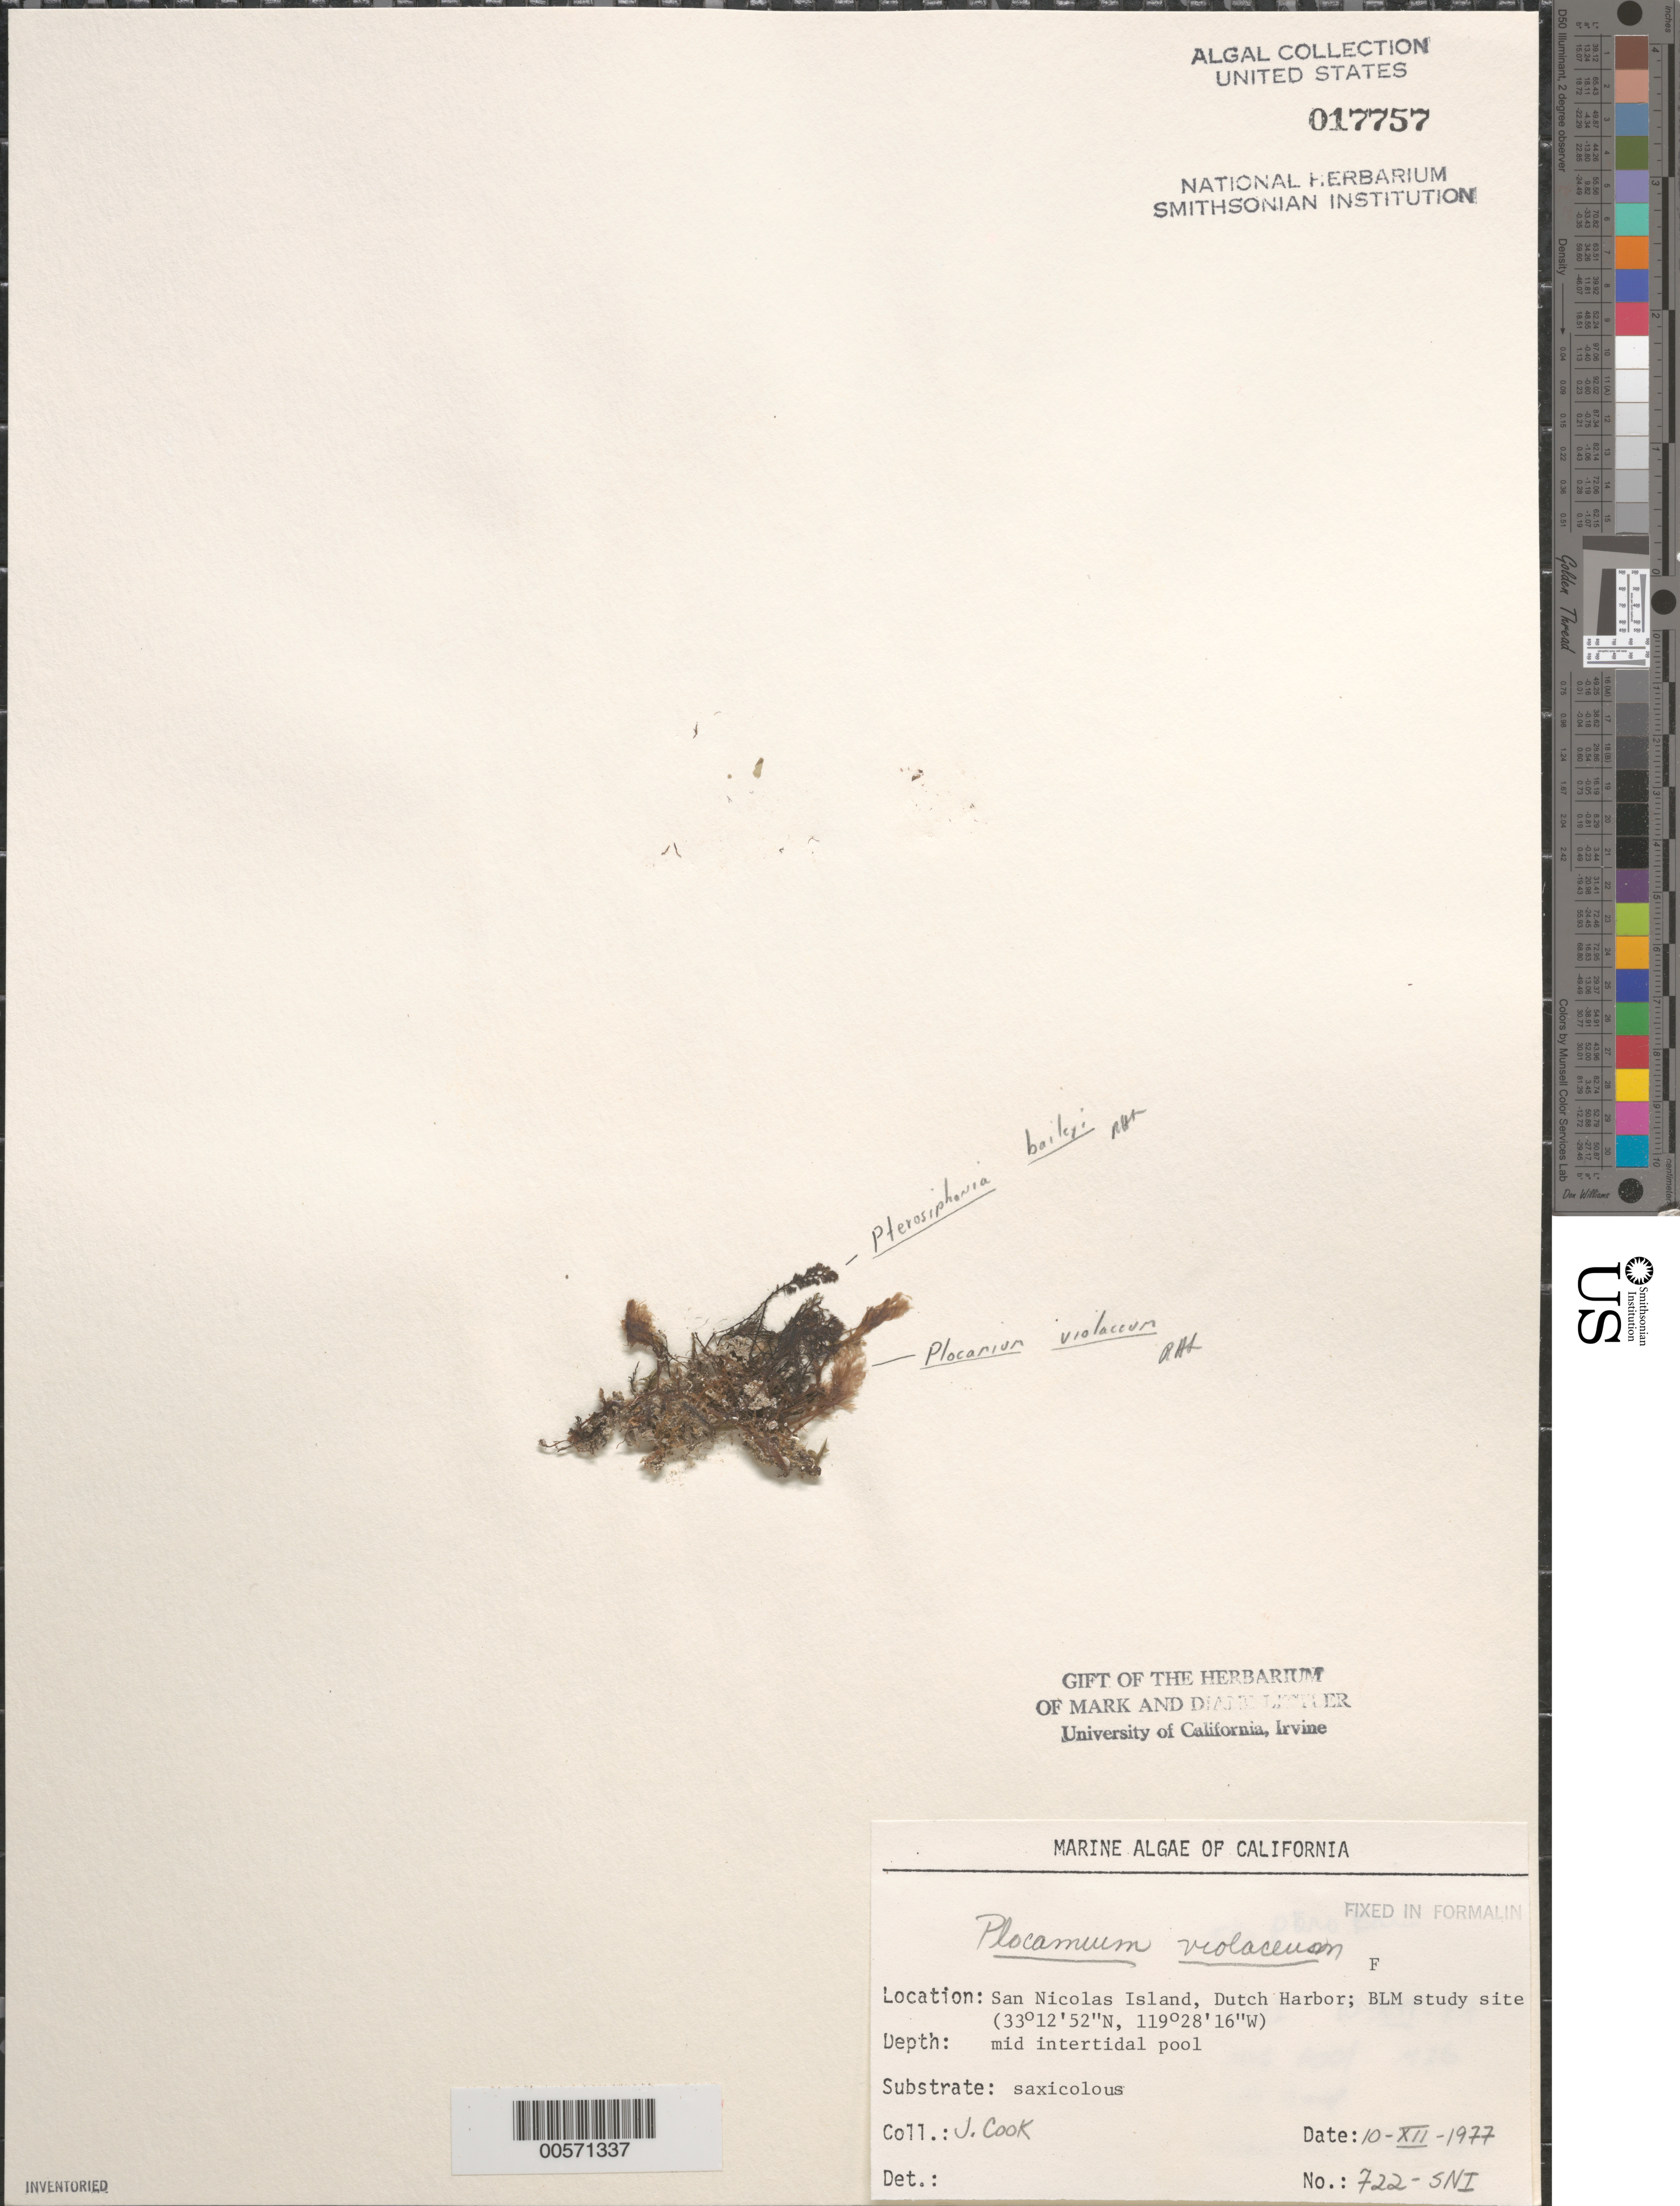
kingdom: Plantae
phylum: Rhodophyta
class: Florideophyceae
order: Plocamiales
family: Plocamiaceae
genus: Plocamium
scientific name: Plocamium violaceum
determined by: Sims, Robert H.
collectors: J. Cook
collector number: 722-sni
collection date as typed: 10 Dec 1977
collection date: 1977-12-10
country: United States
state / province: California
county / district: Ventura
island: San Nicolas Island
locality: Dutch Harbor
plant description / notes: BLM-SOCALBIGHT Rocky Intertidal Survey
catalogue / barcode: US 17757